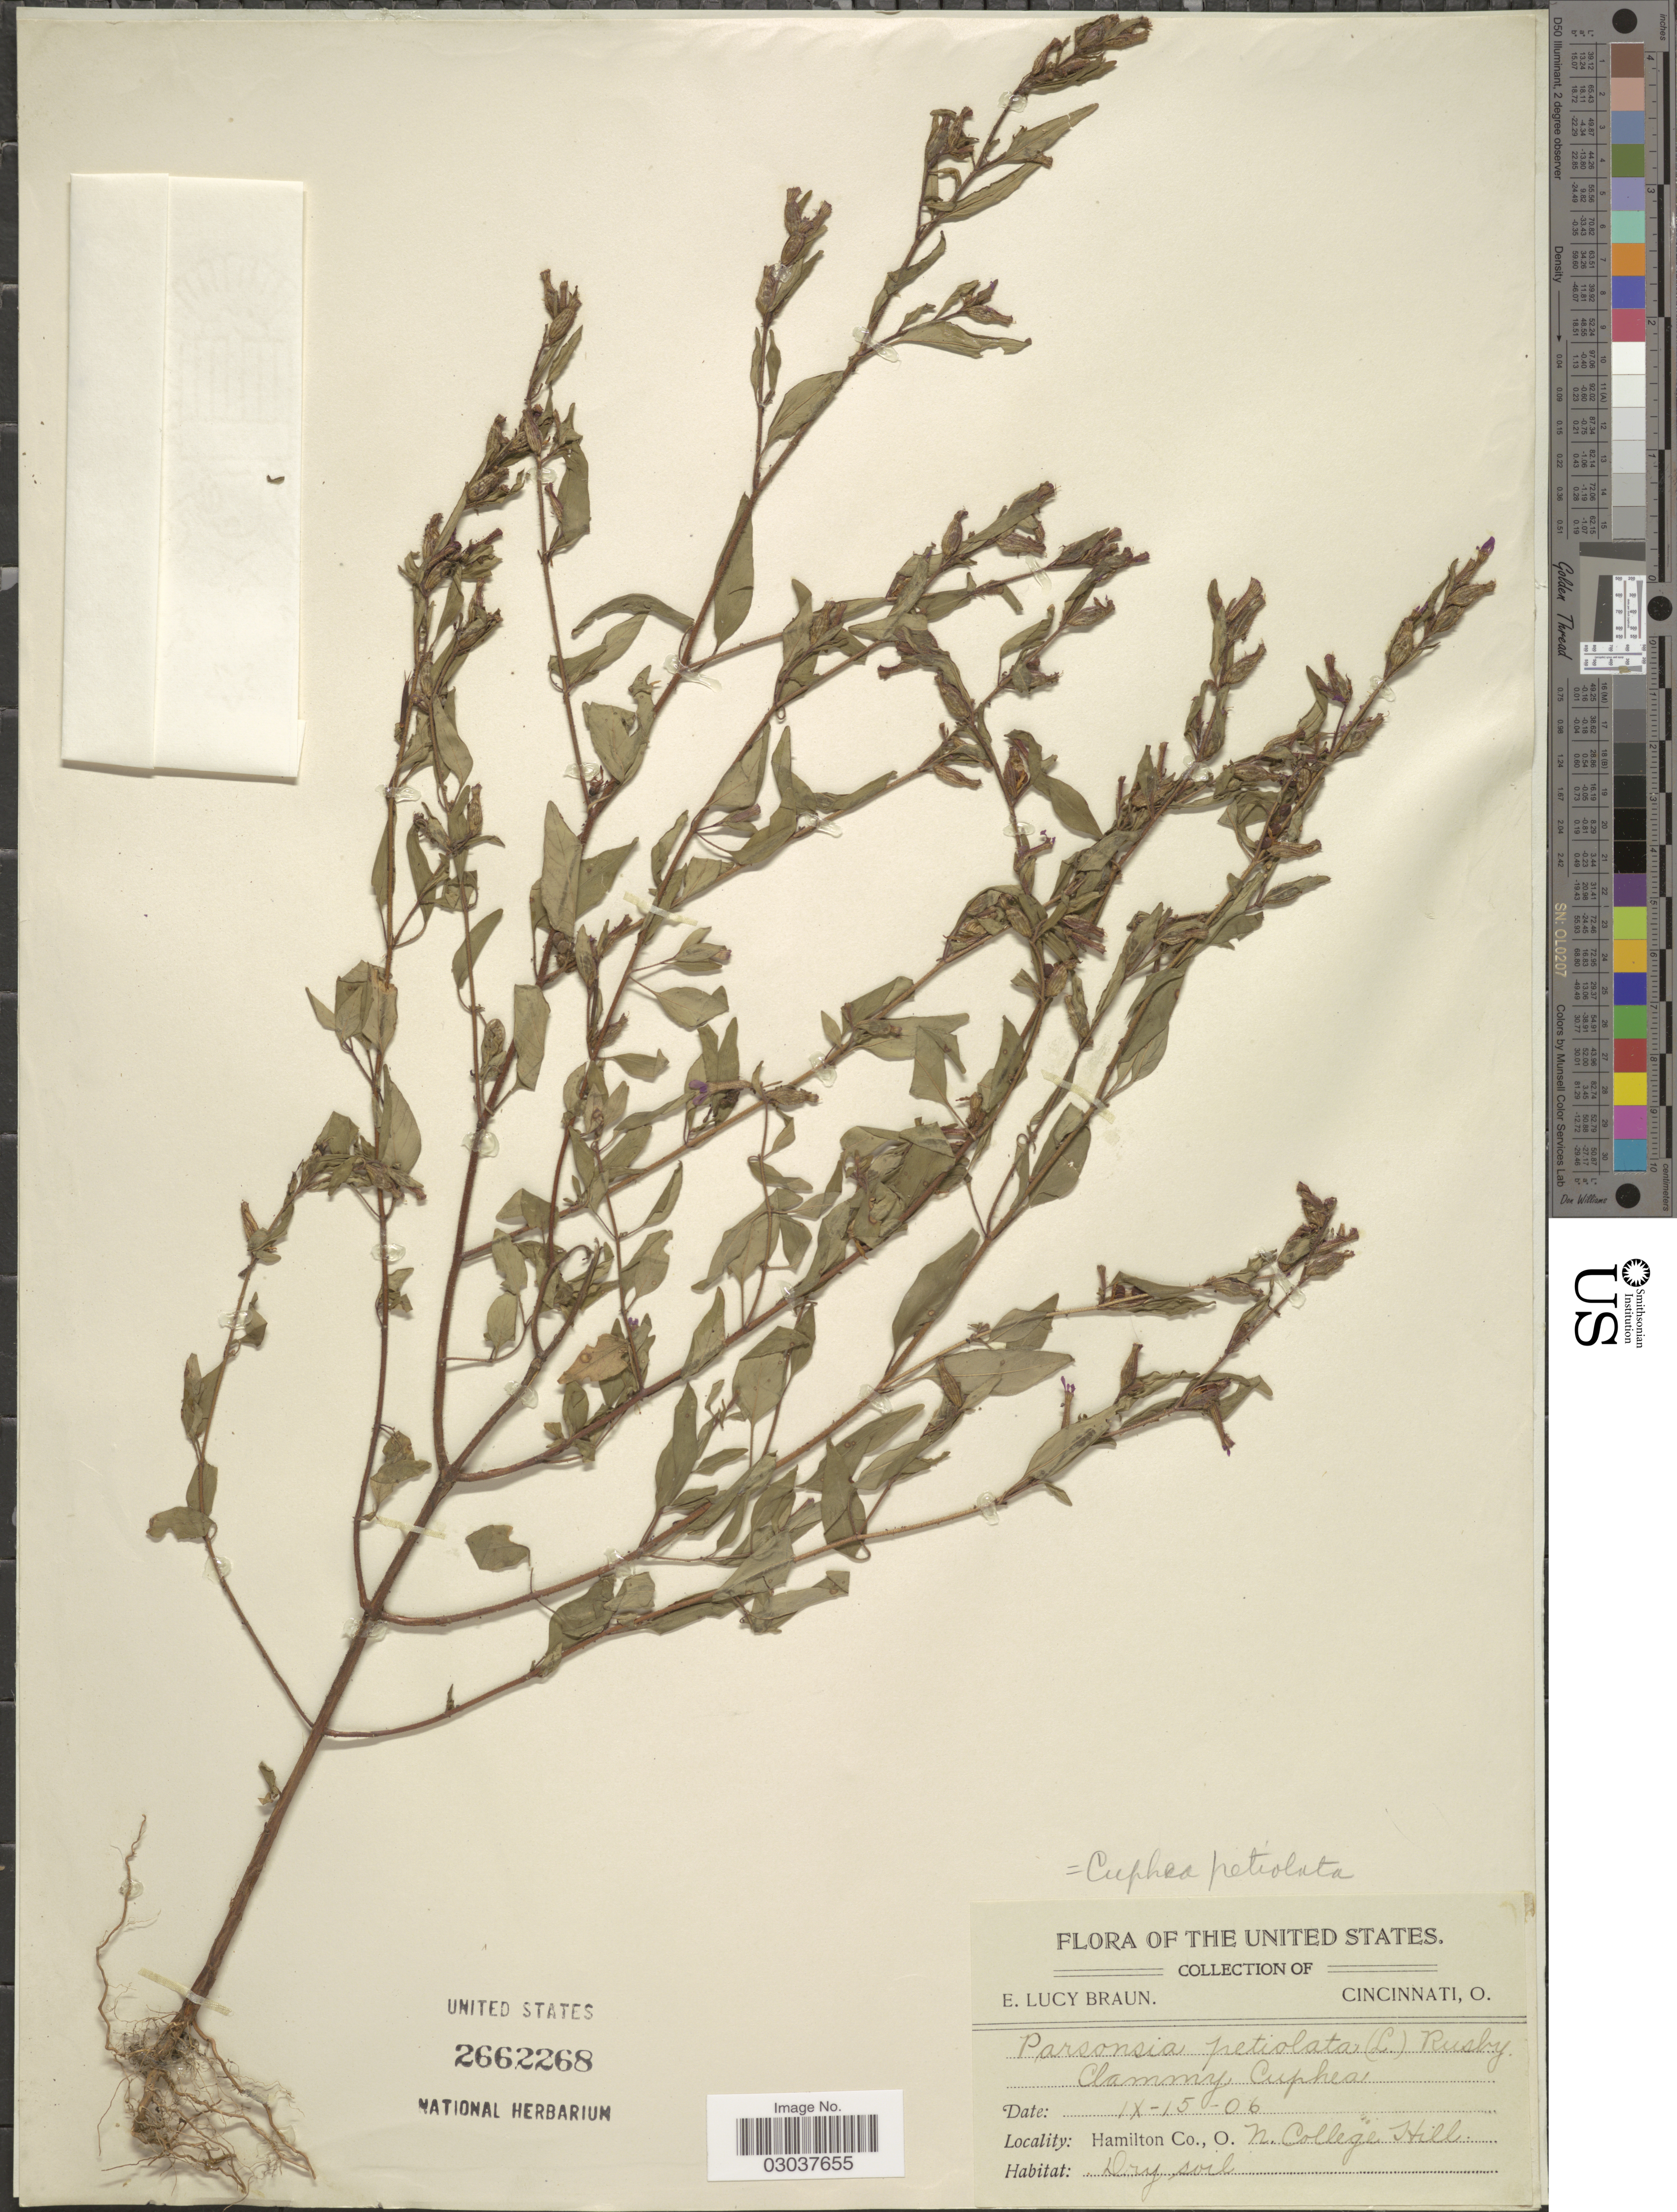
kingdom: Plantae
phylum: Tracheophyta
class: Magnoliopsida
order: Myrtales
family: Lythraceae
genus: Cuphea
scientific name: Cuphea petiolata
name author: Pohl ex Koehne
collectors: E. L. Braun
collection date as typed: Transcribed d/m/y: 15/9/6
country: United States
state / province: Ohio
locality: Hamilton Co., O. N. College Hill.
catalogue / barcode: US 2662268